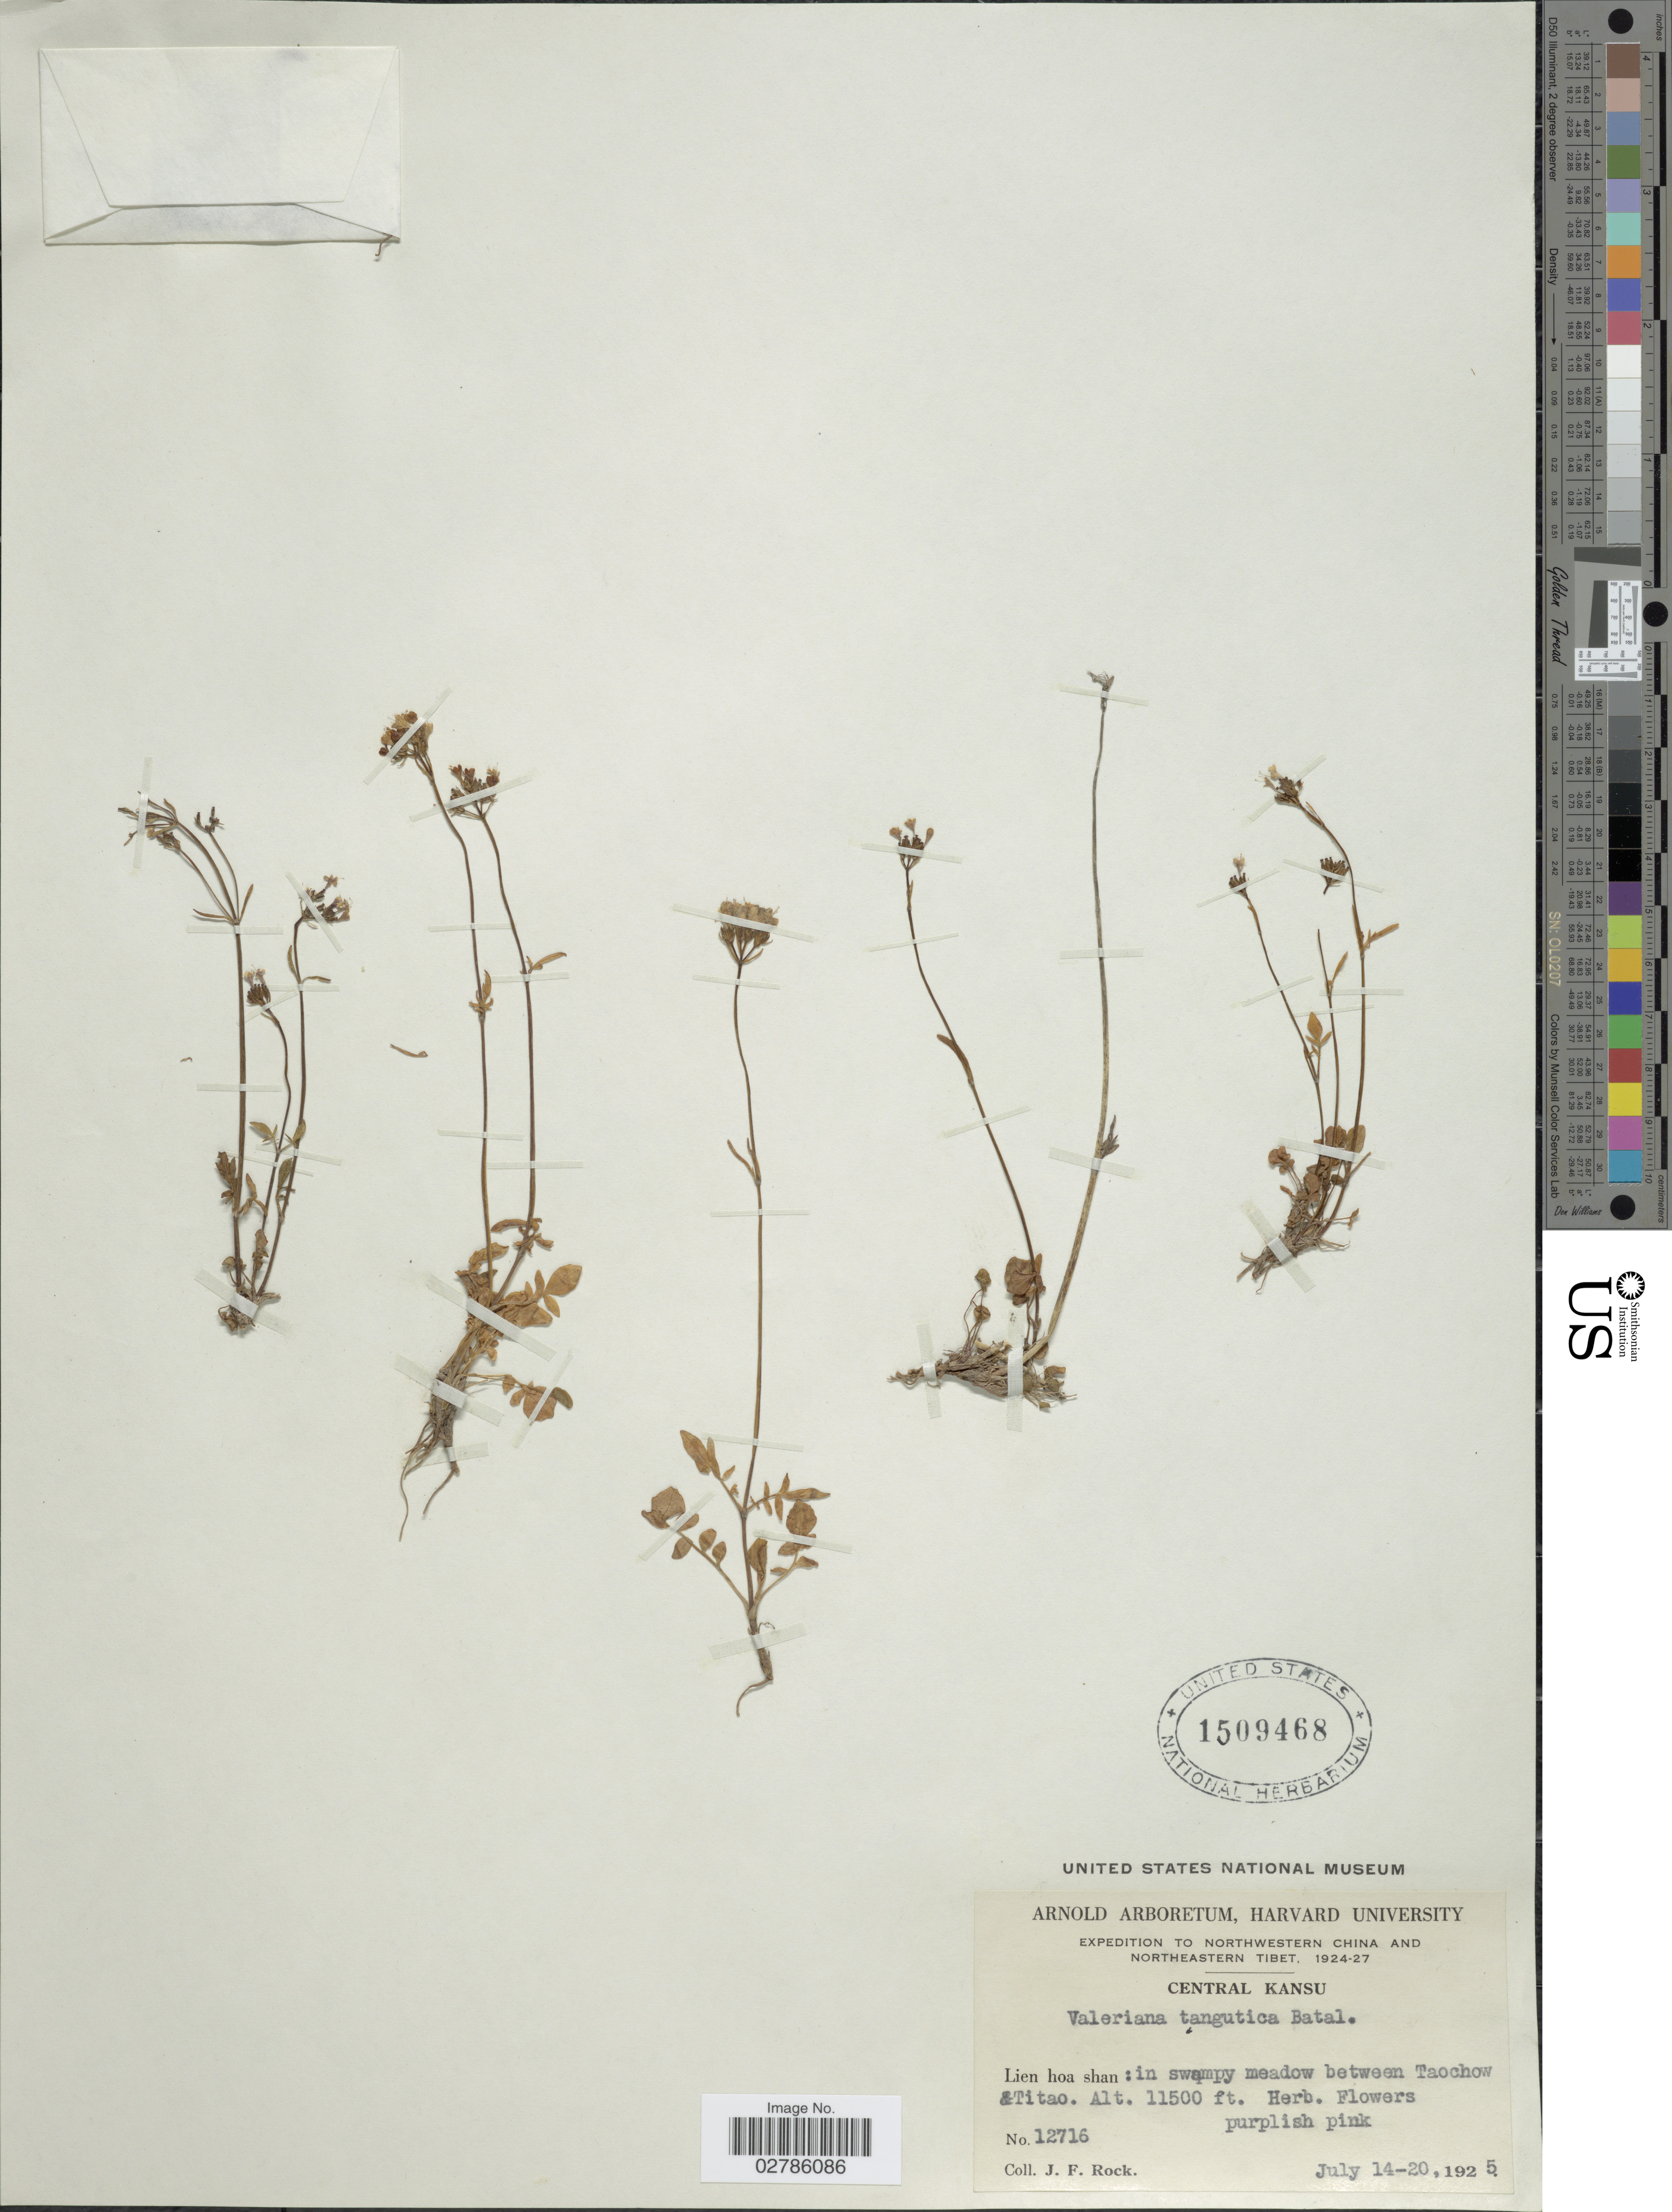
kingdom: Plantae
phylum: Tracheophyta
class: Magnoliopsida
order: Dipsacales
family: Caprifoliaceae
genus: Valeriana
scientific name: Valeriana tangutica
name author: Batalin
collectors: J. Rock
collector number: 12716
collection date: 1925-07-14/1925-07-20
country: China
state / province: Gansu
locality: Northwestern China and Northeastern Tibet. Central Kansu, Lien hoa shan: in swampy meadow between Taochow & Titao.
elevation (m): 3505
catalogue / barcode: US 1509468